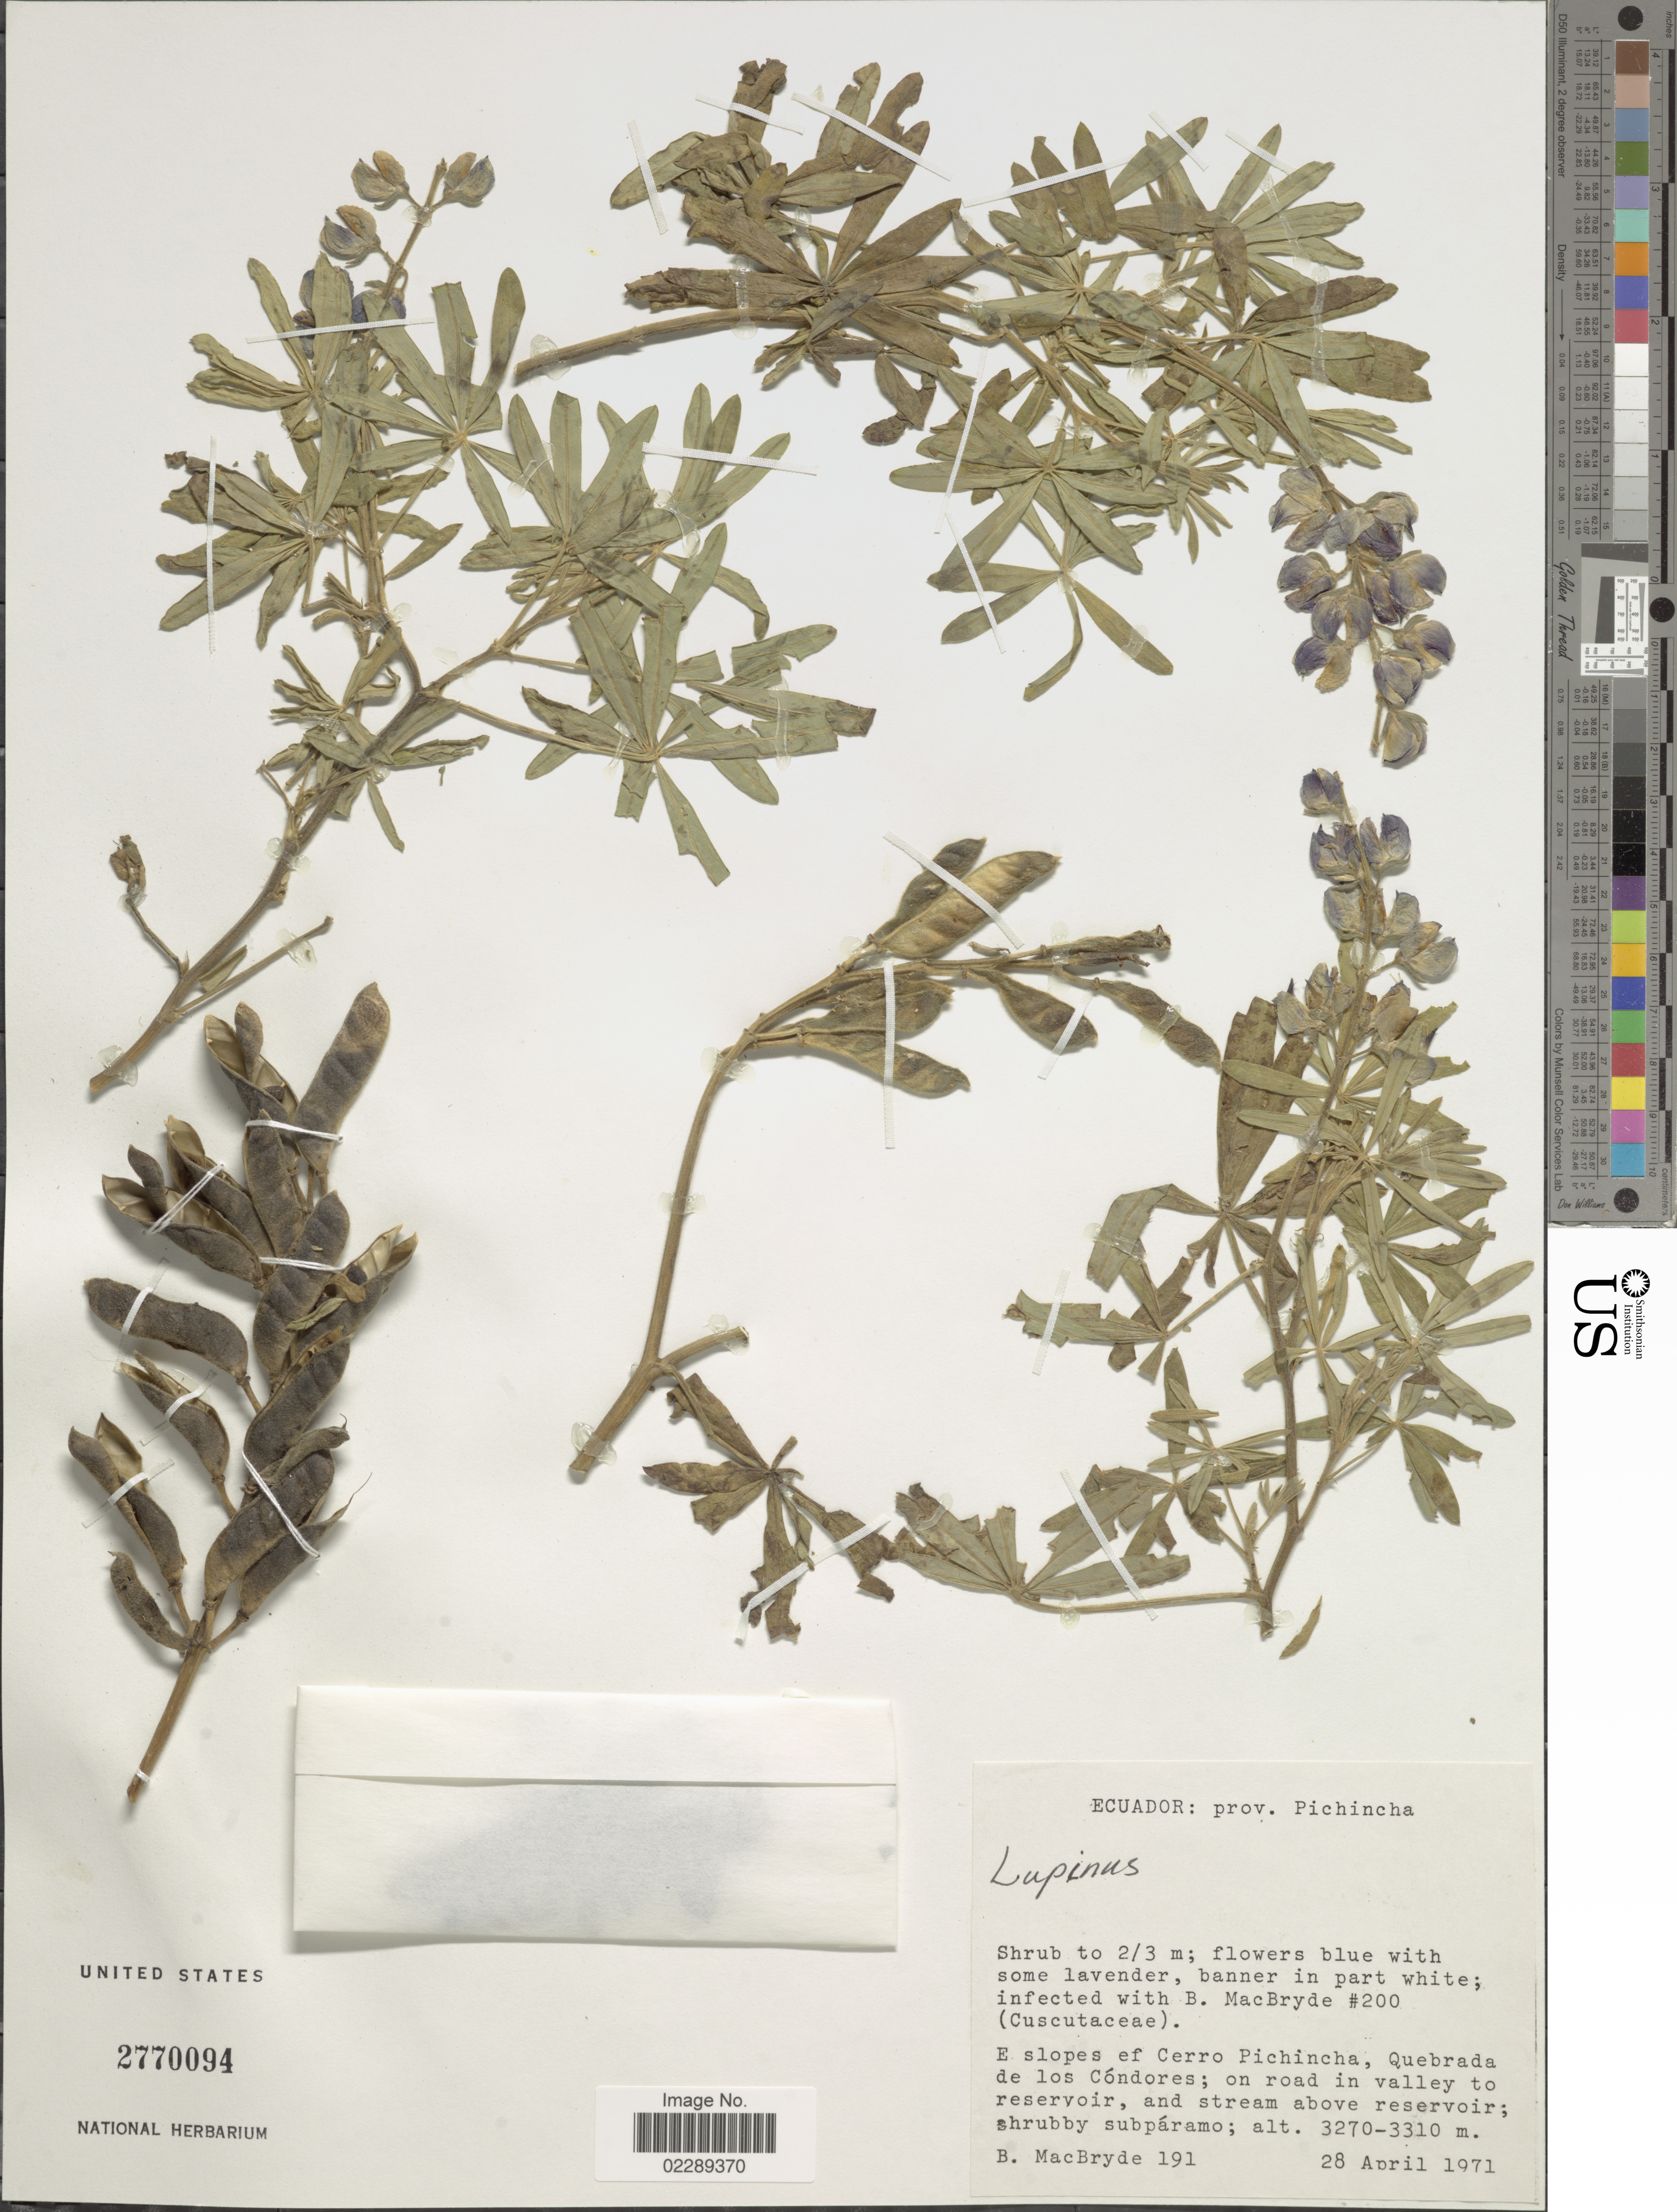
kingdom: Plantae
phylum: Tracheophyta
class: Magnoliopsida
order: Fabales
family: Fabaceae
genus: Lupinus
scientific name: Lupinus sp.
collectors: B. MacBryde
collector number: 191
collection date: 1971-04-28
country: Ecuador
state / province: Pichincha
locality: E slopes of Cerro Pichincha Quebrada de los Cóndores; on road in valley to reservoir, and stream above reservoir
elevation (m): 3270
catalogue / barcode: US 2770094